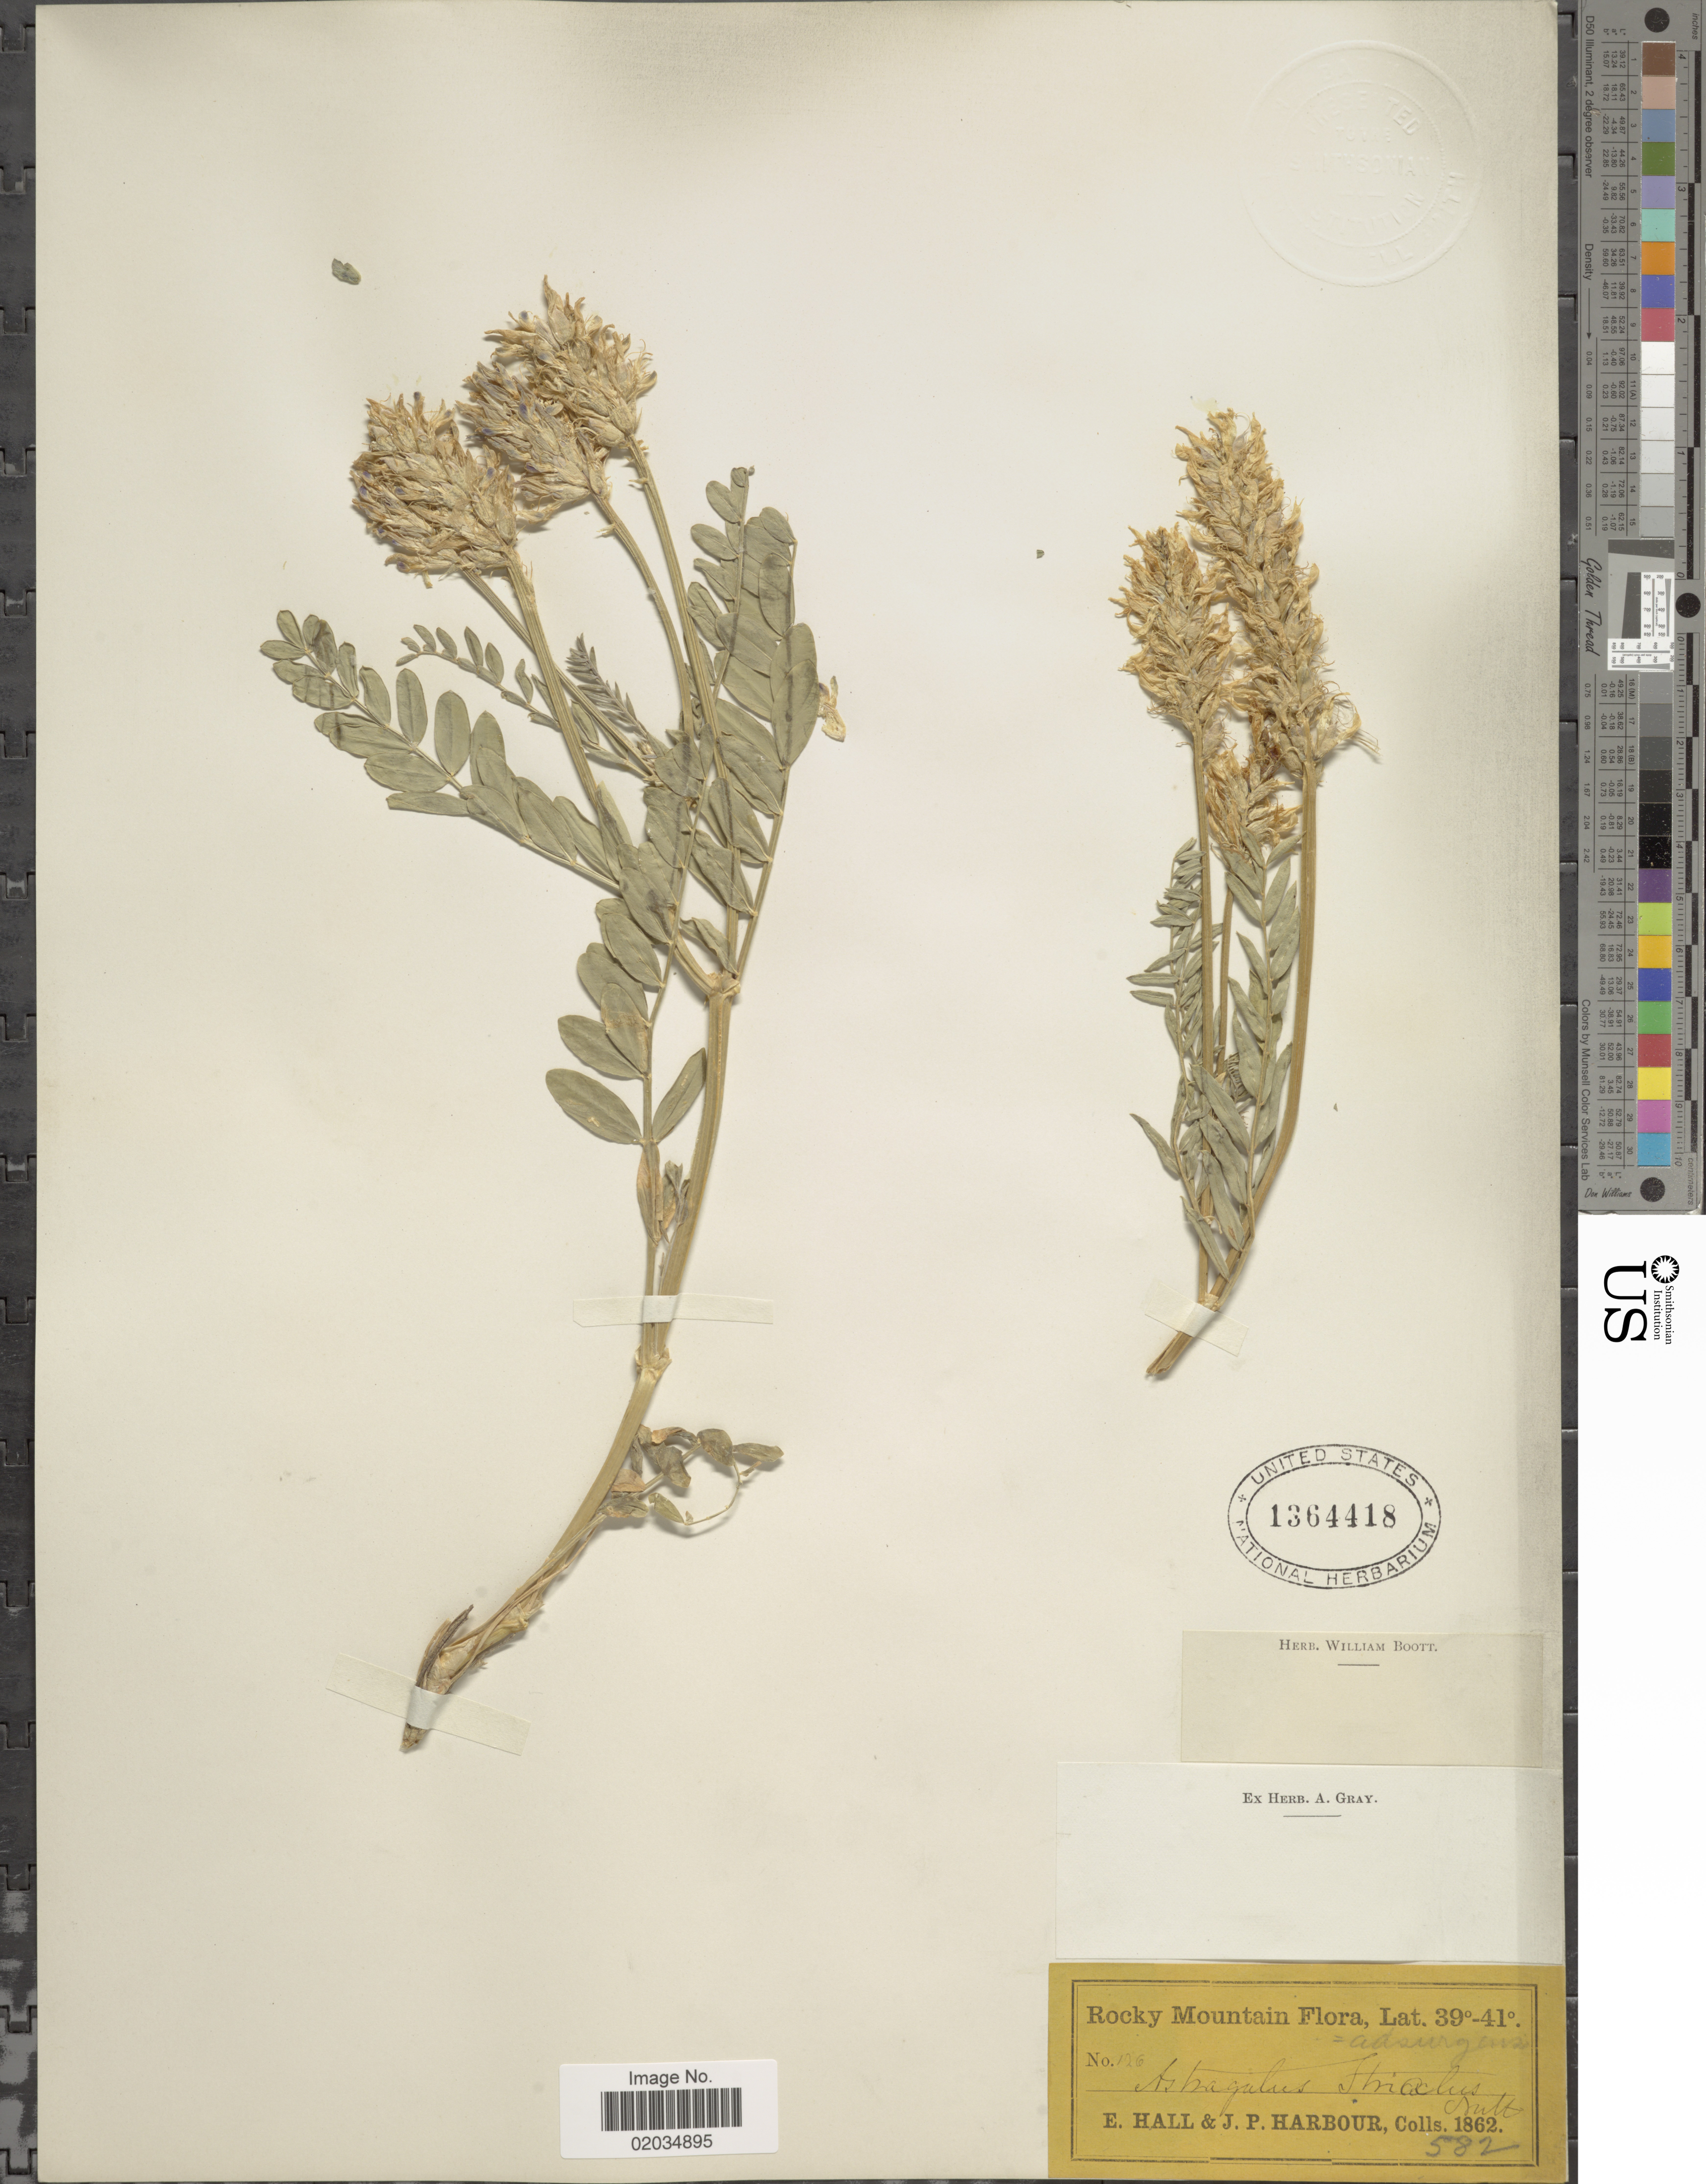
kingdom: Plantae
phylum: Tracheophyta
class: Magnoliopsida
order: Fabales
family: Fabaceae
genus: Astragalus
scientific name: Astragalus adsurgens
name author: Pall.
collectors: E. Hall & J. Harbour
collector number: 126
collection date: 1862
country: United States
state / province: Colorado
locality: Rocky Mtns.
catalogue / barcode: US 1364418